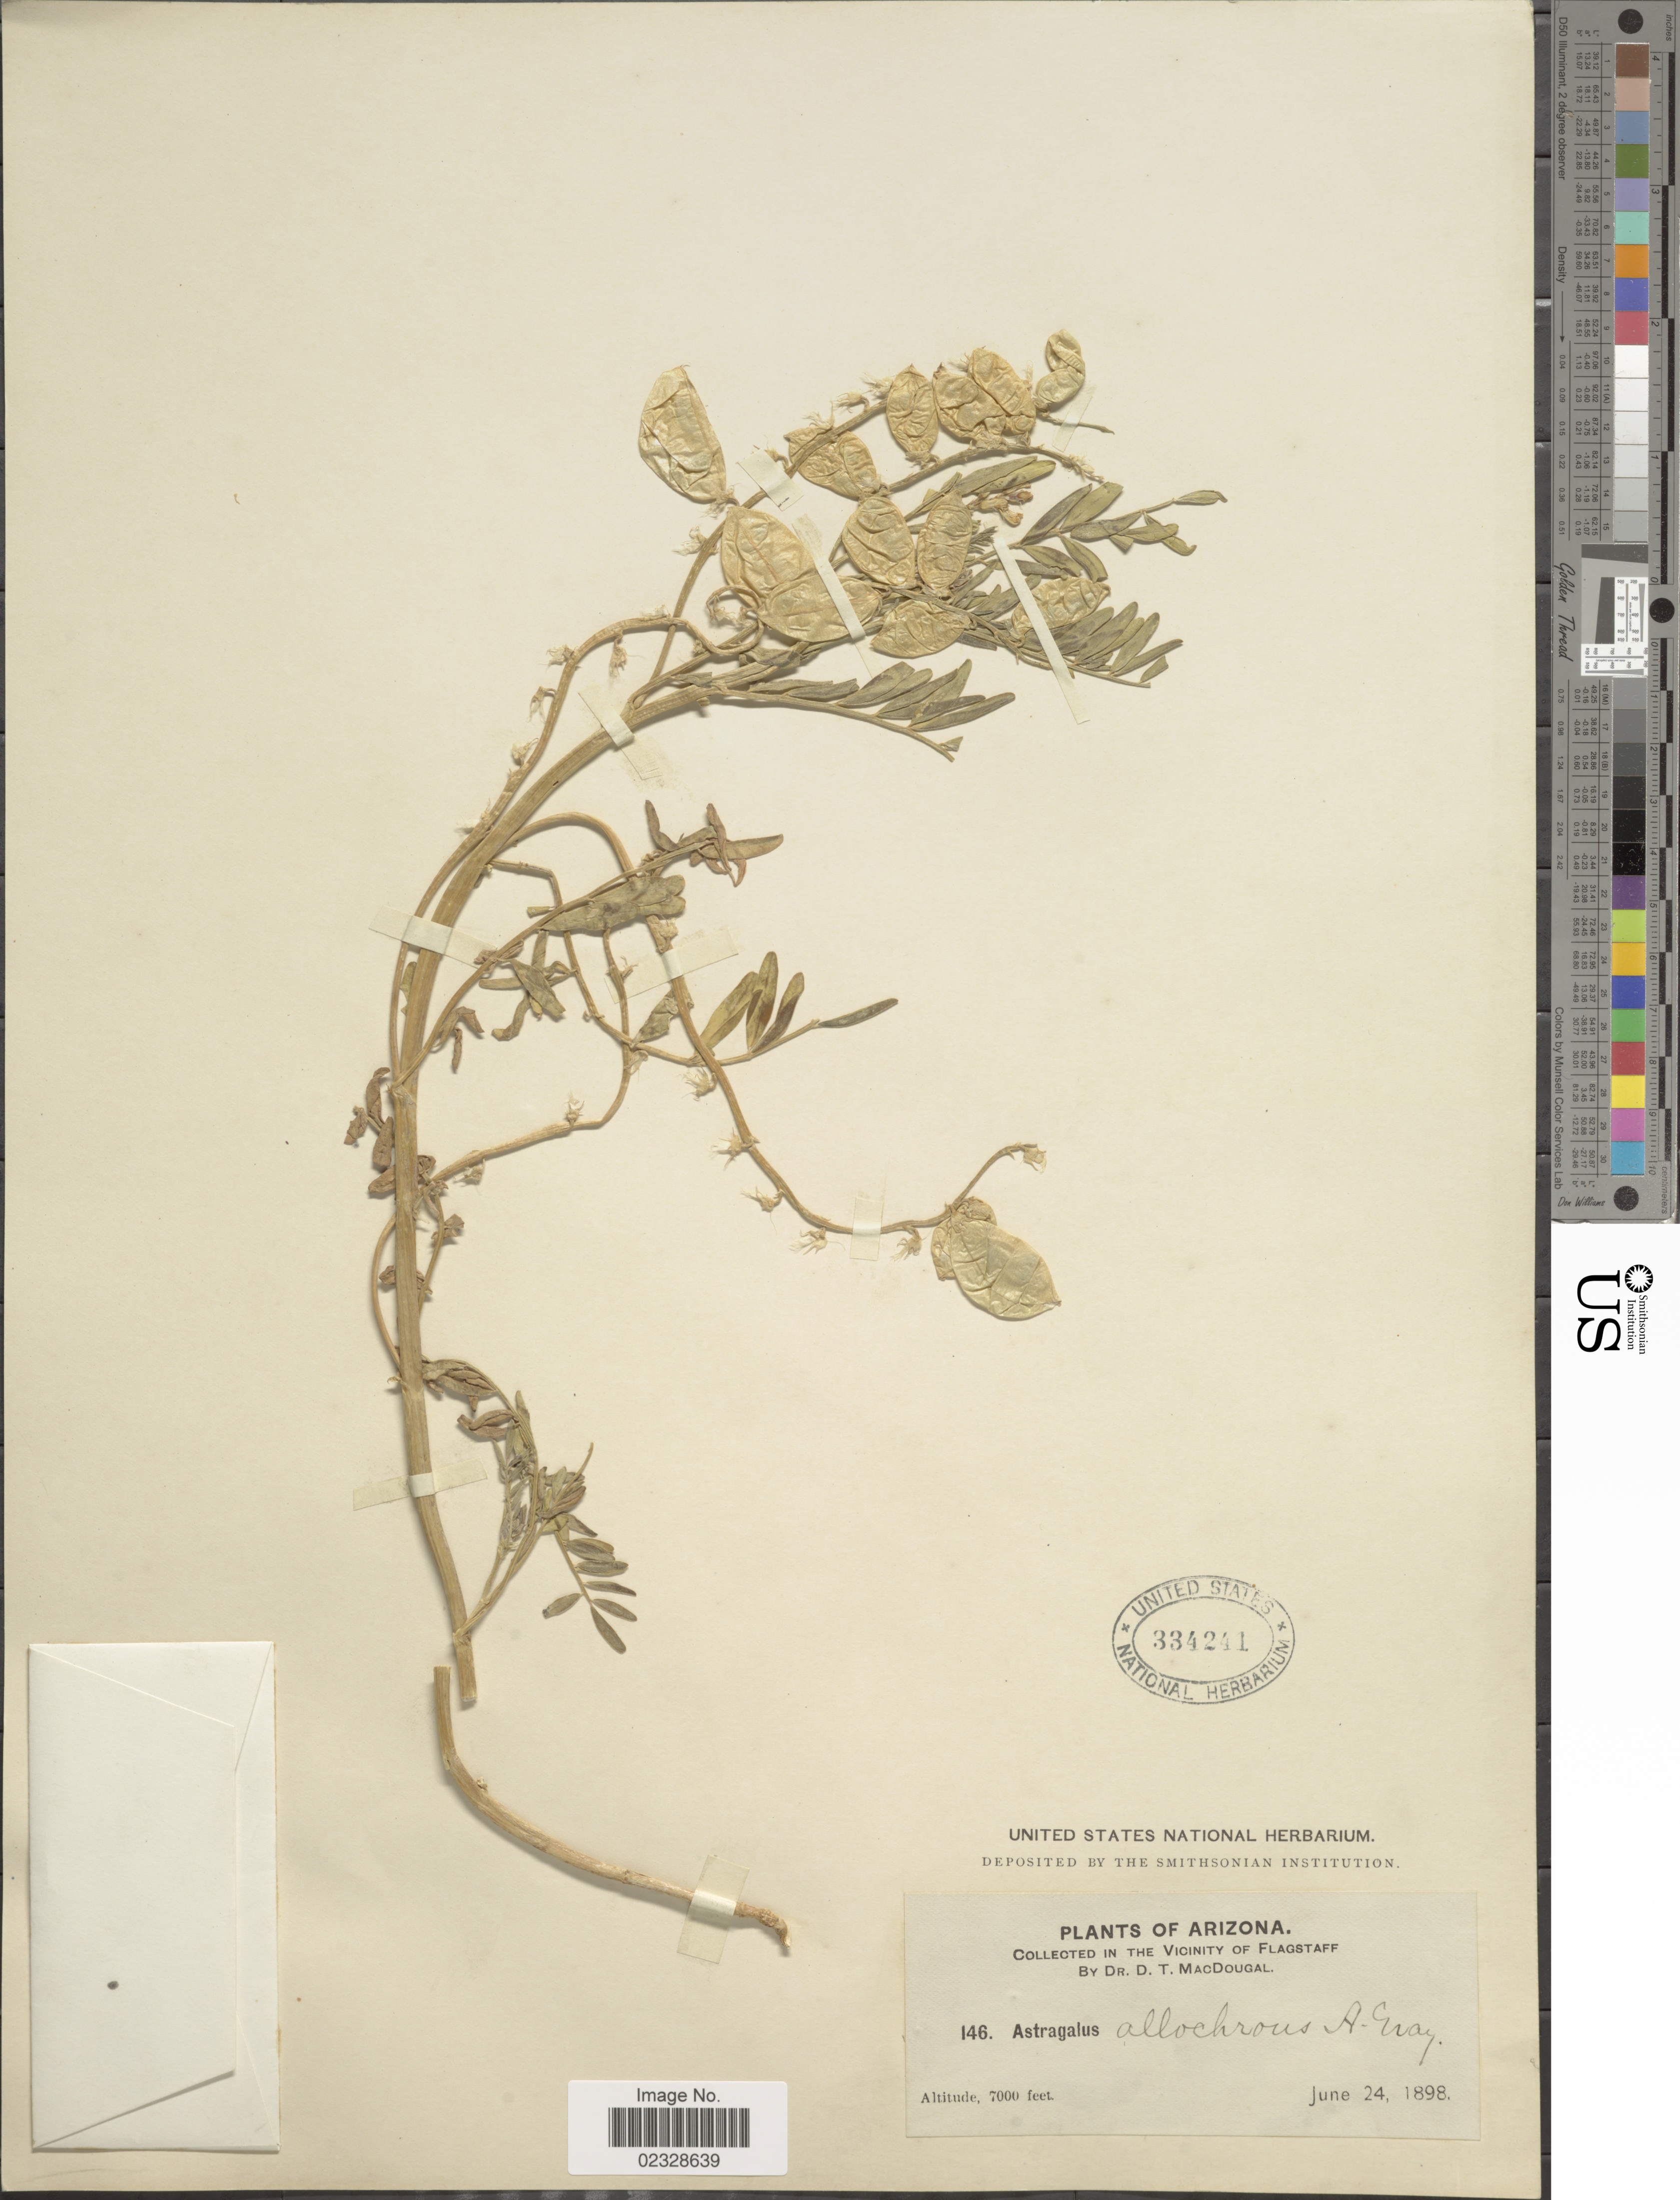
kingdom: Plantae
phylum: Tracheophyta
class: Magnoliopsida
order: Fabales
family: Fabaceae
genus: Astragalus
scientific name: Astragalus allochrous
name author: A. Gray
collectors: D. T. MacDougal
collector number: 146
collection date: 1898-06-24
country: United States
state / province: Arizona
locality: In the Vicinity of Flagstaff.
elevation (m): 2134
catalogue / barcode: US 334241